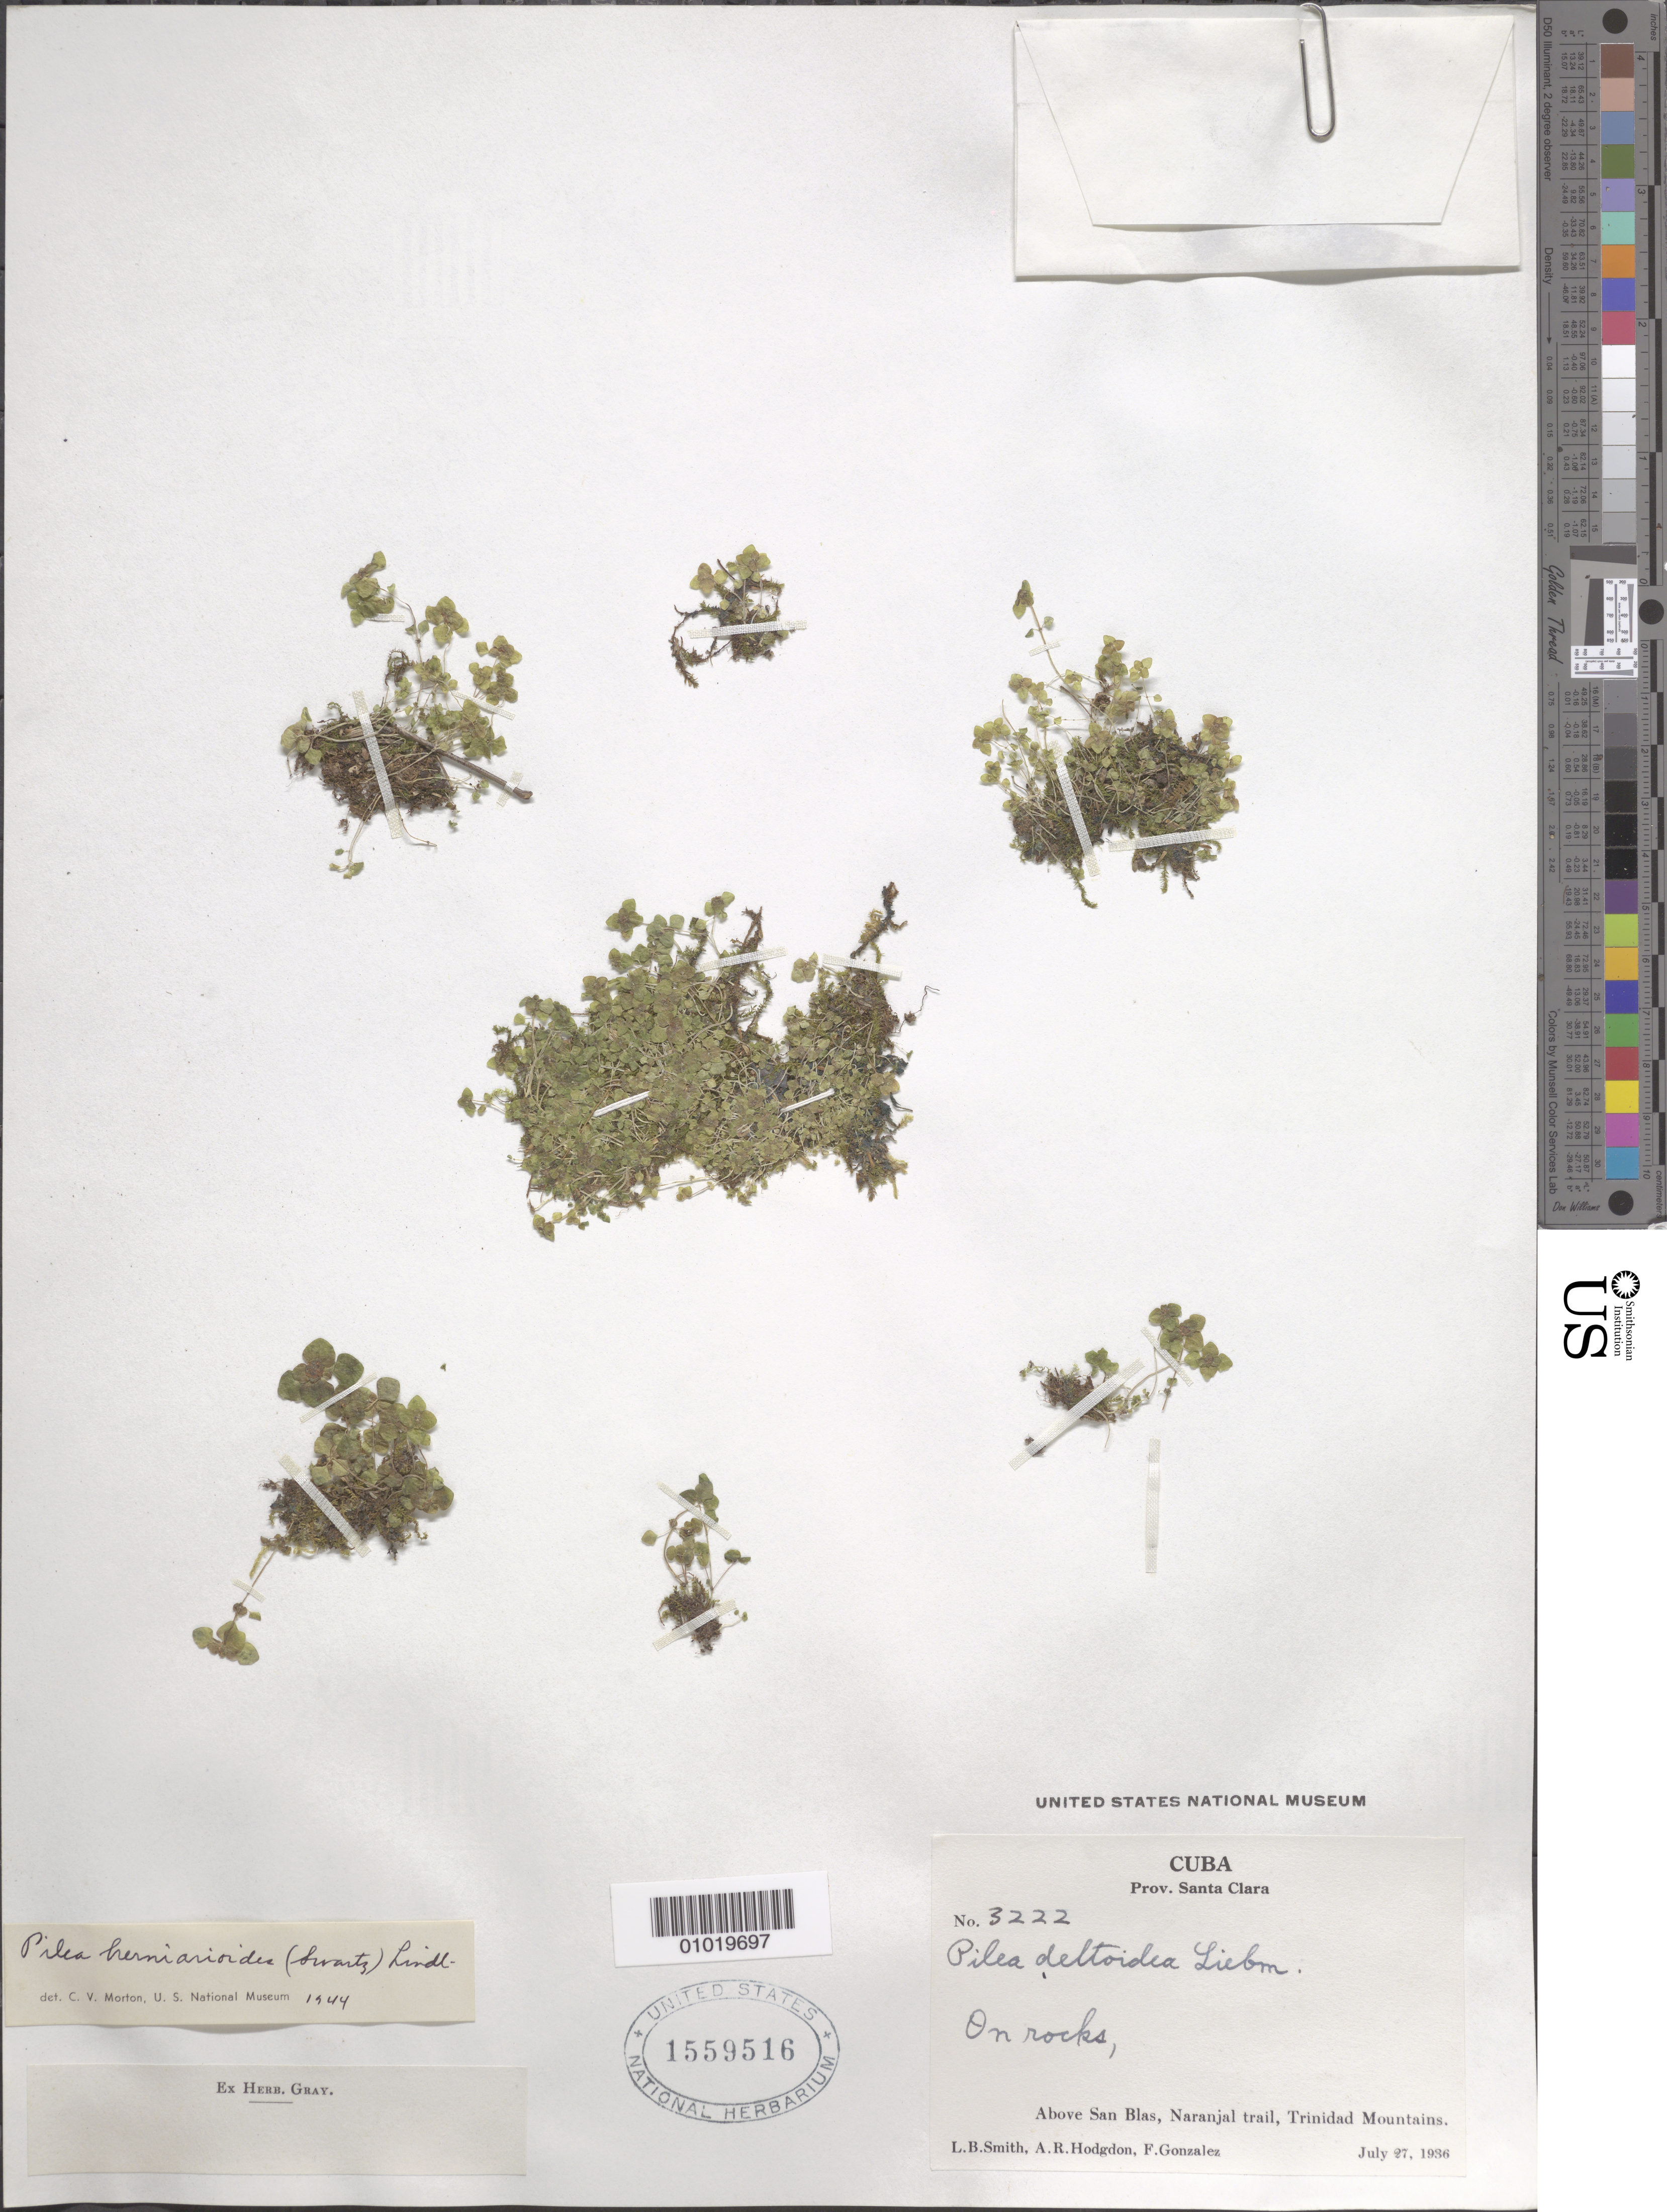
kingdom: Plantae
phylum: Tracheophyta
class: Magnoliopsida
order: Rosales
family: Urticaceae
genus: Pilea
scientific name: Pilea herniarioides var. herniarioides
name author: (Sw.) Lindl.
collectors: L. Smith, A. R. Hodgdon & F. Gonzalez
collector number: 3222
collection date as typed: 27 Jul 1936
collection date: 1936-07-27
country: Cuba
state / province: Villa Clara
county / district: Santa Clara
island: Cuba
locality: Above San Blas, Naranjal trail, Trinidad Mountains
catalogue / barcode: US 1559516